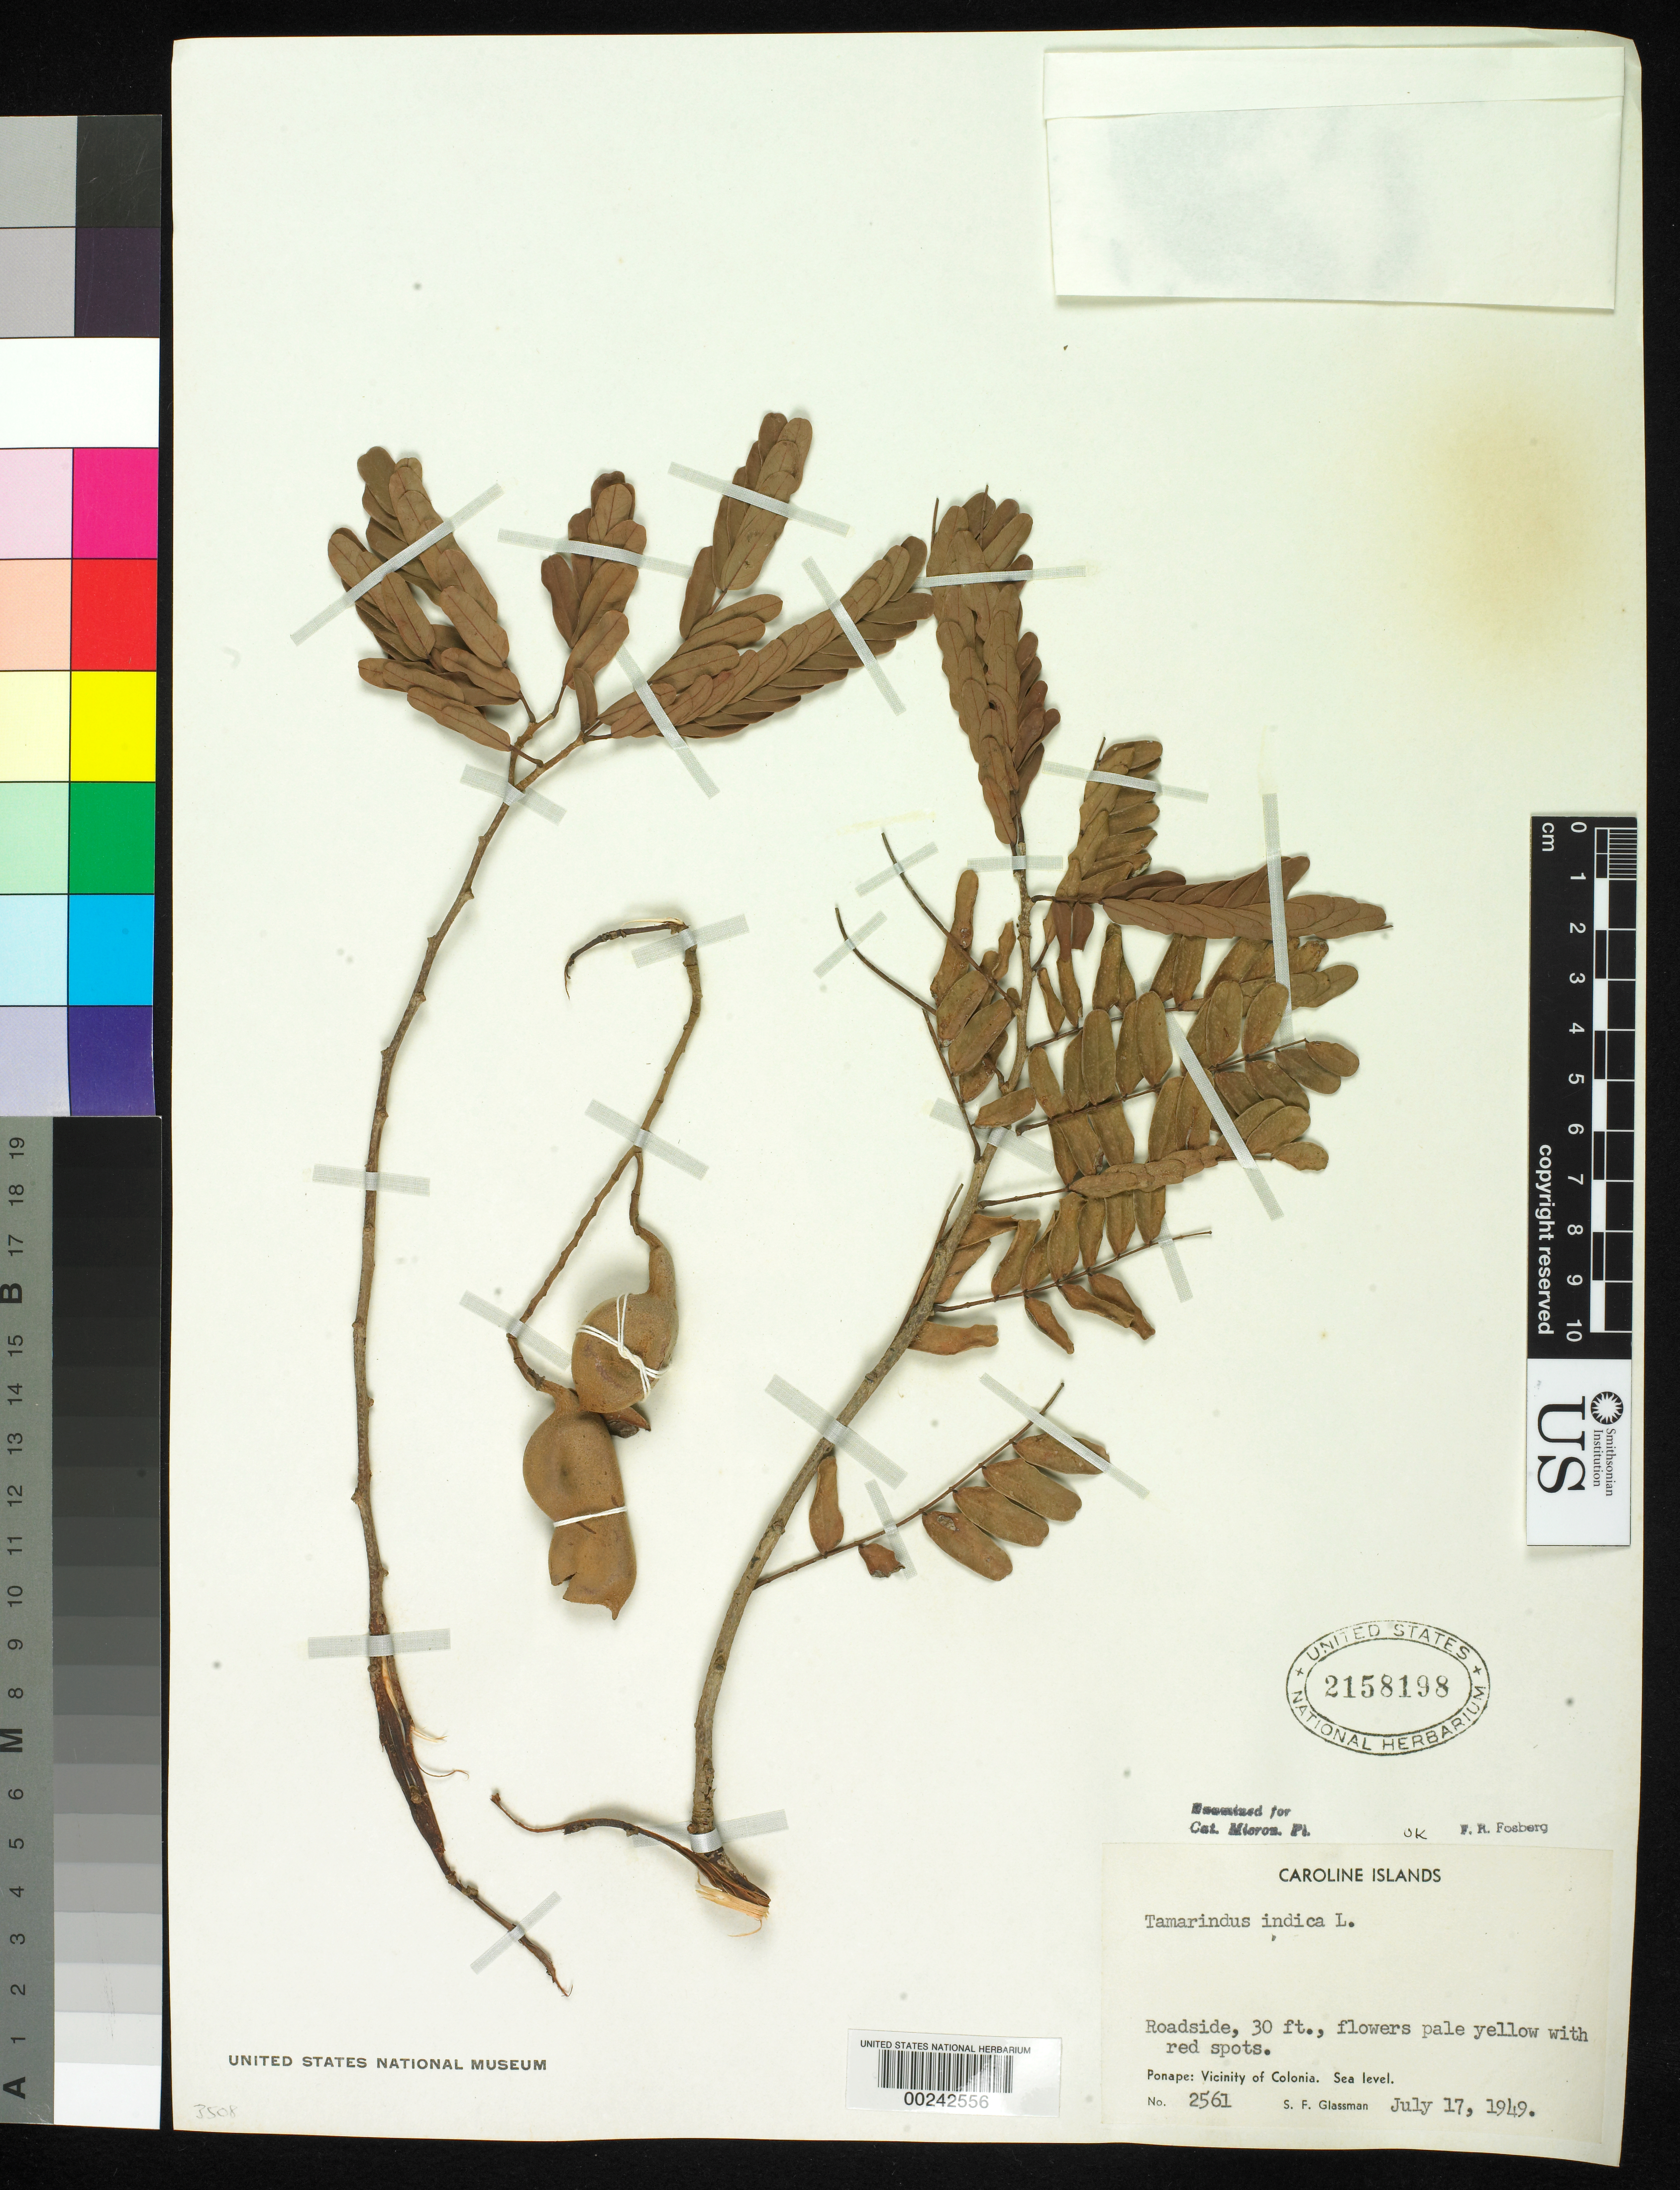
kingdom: Plantae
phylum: Tracheophyta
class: Magnoliopsida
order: Fabales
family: Fabaceae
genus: Tamarindus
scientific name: Tamarindus indica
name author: L.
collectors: S. F. Glassman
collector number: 2561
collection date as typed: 17 Jul 1949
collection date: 1949-07-17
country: Micronesia, Federated States of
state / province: Pohnpei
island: Pohnpei [Ponape]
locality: Vicinity of Colonia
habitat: Roadside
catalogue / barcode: US 2158198